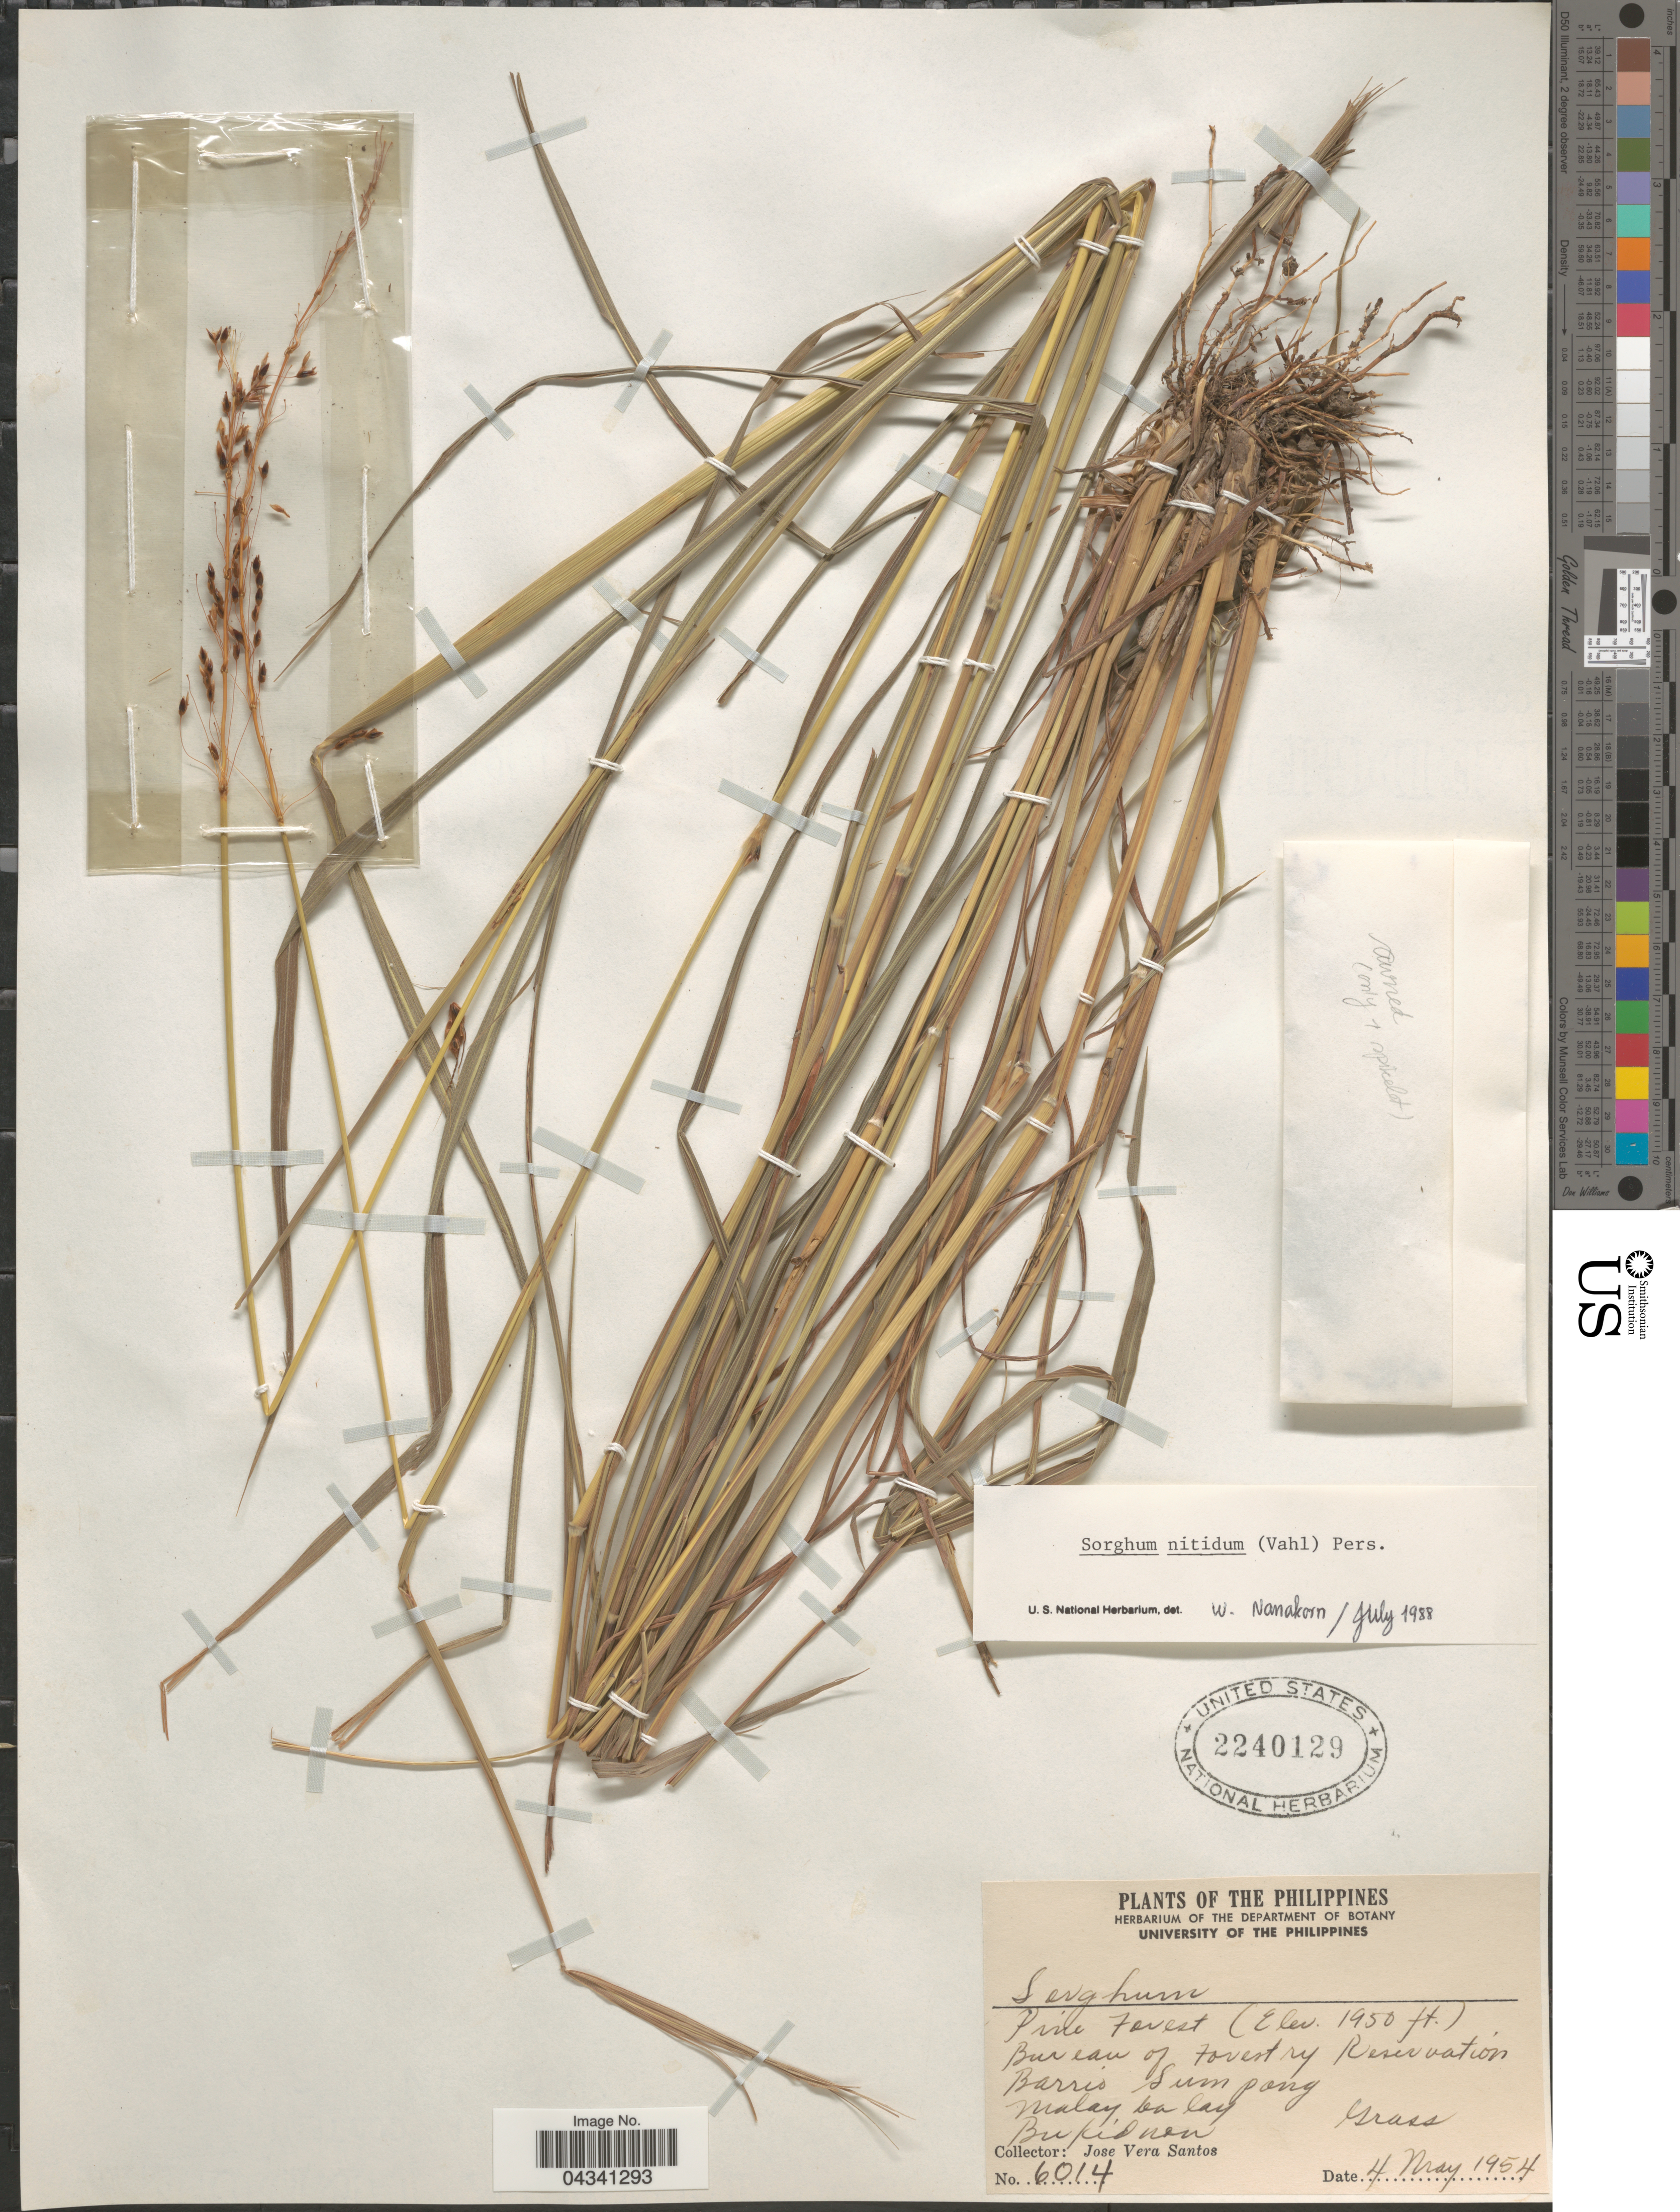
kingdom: Plantae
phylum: Tracheophyta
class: Liliopsida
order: Poales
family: Poaceae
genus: Sorghum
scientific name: Sorghum nitidum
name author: (Vahl) Pers.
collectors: J. V. Santos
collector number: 6014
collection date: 1954-05-04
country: Philippines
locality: Pine Forest. Bureau of Forestry Reservation Barrio Sumpong. Malay balay. Bukidnon.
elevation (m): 594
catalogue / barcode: US 2240129